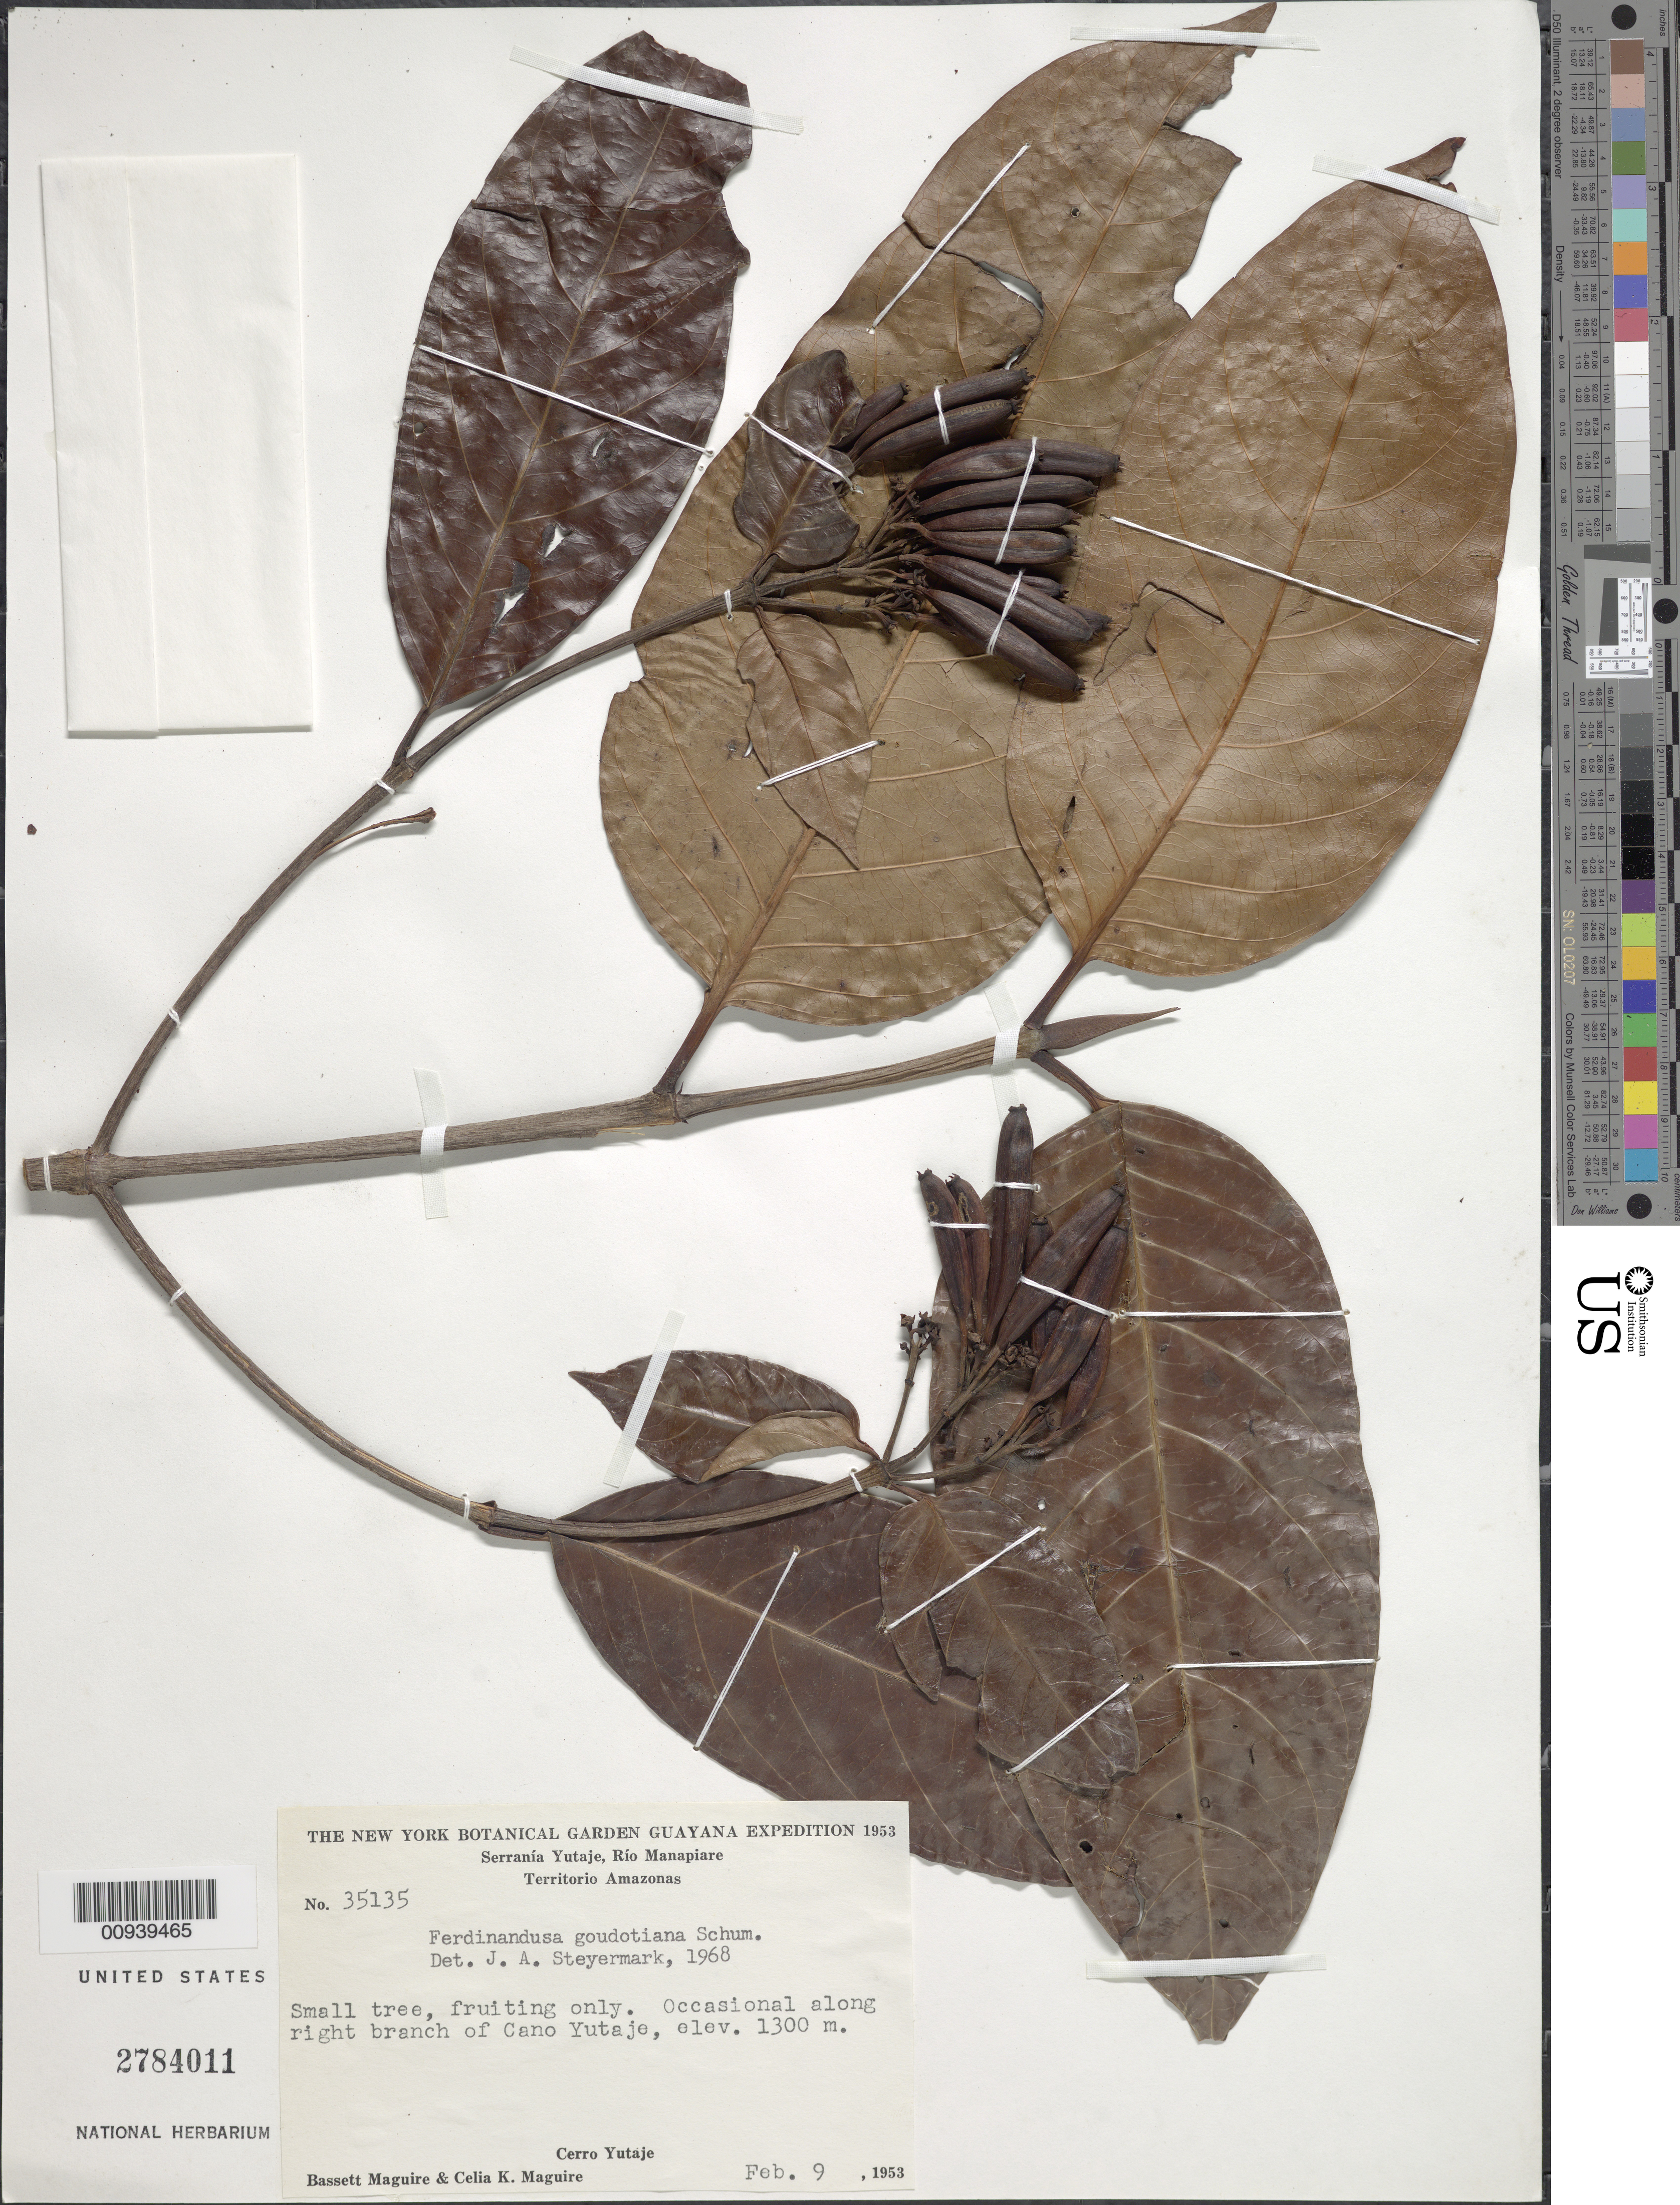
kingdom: Plantae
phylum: Tracheophyta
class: Magnoliopsida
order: Gentianales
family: Rubiaceae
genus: Ferdinandusa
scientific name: Ferdinandusa goudotiana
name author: K. Schum.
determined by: Steyermark, Julian A., (VEN)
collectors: B. Maguire & C. K. Maguire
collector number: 35135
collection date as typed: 9-Feb-53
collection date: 1953-02-09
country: Venezuela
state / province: Amazonas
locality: Serranía Yutajé, Caño Yutajé, Río Manapiare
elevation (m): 1300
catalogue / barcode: US 2784011